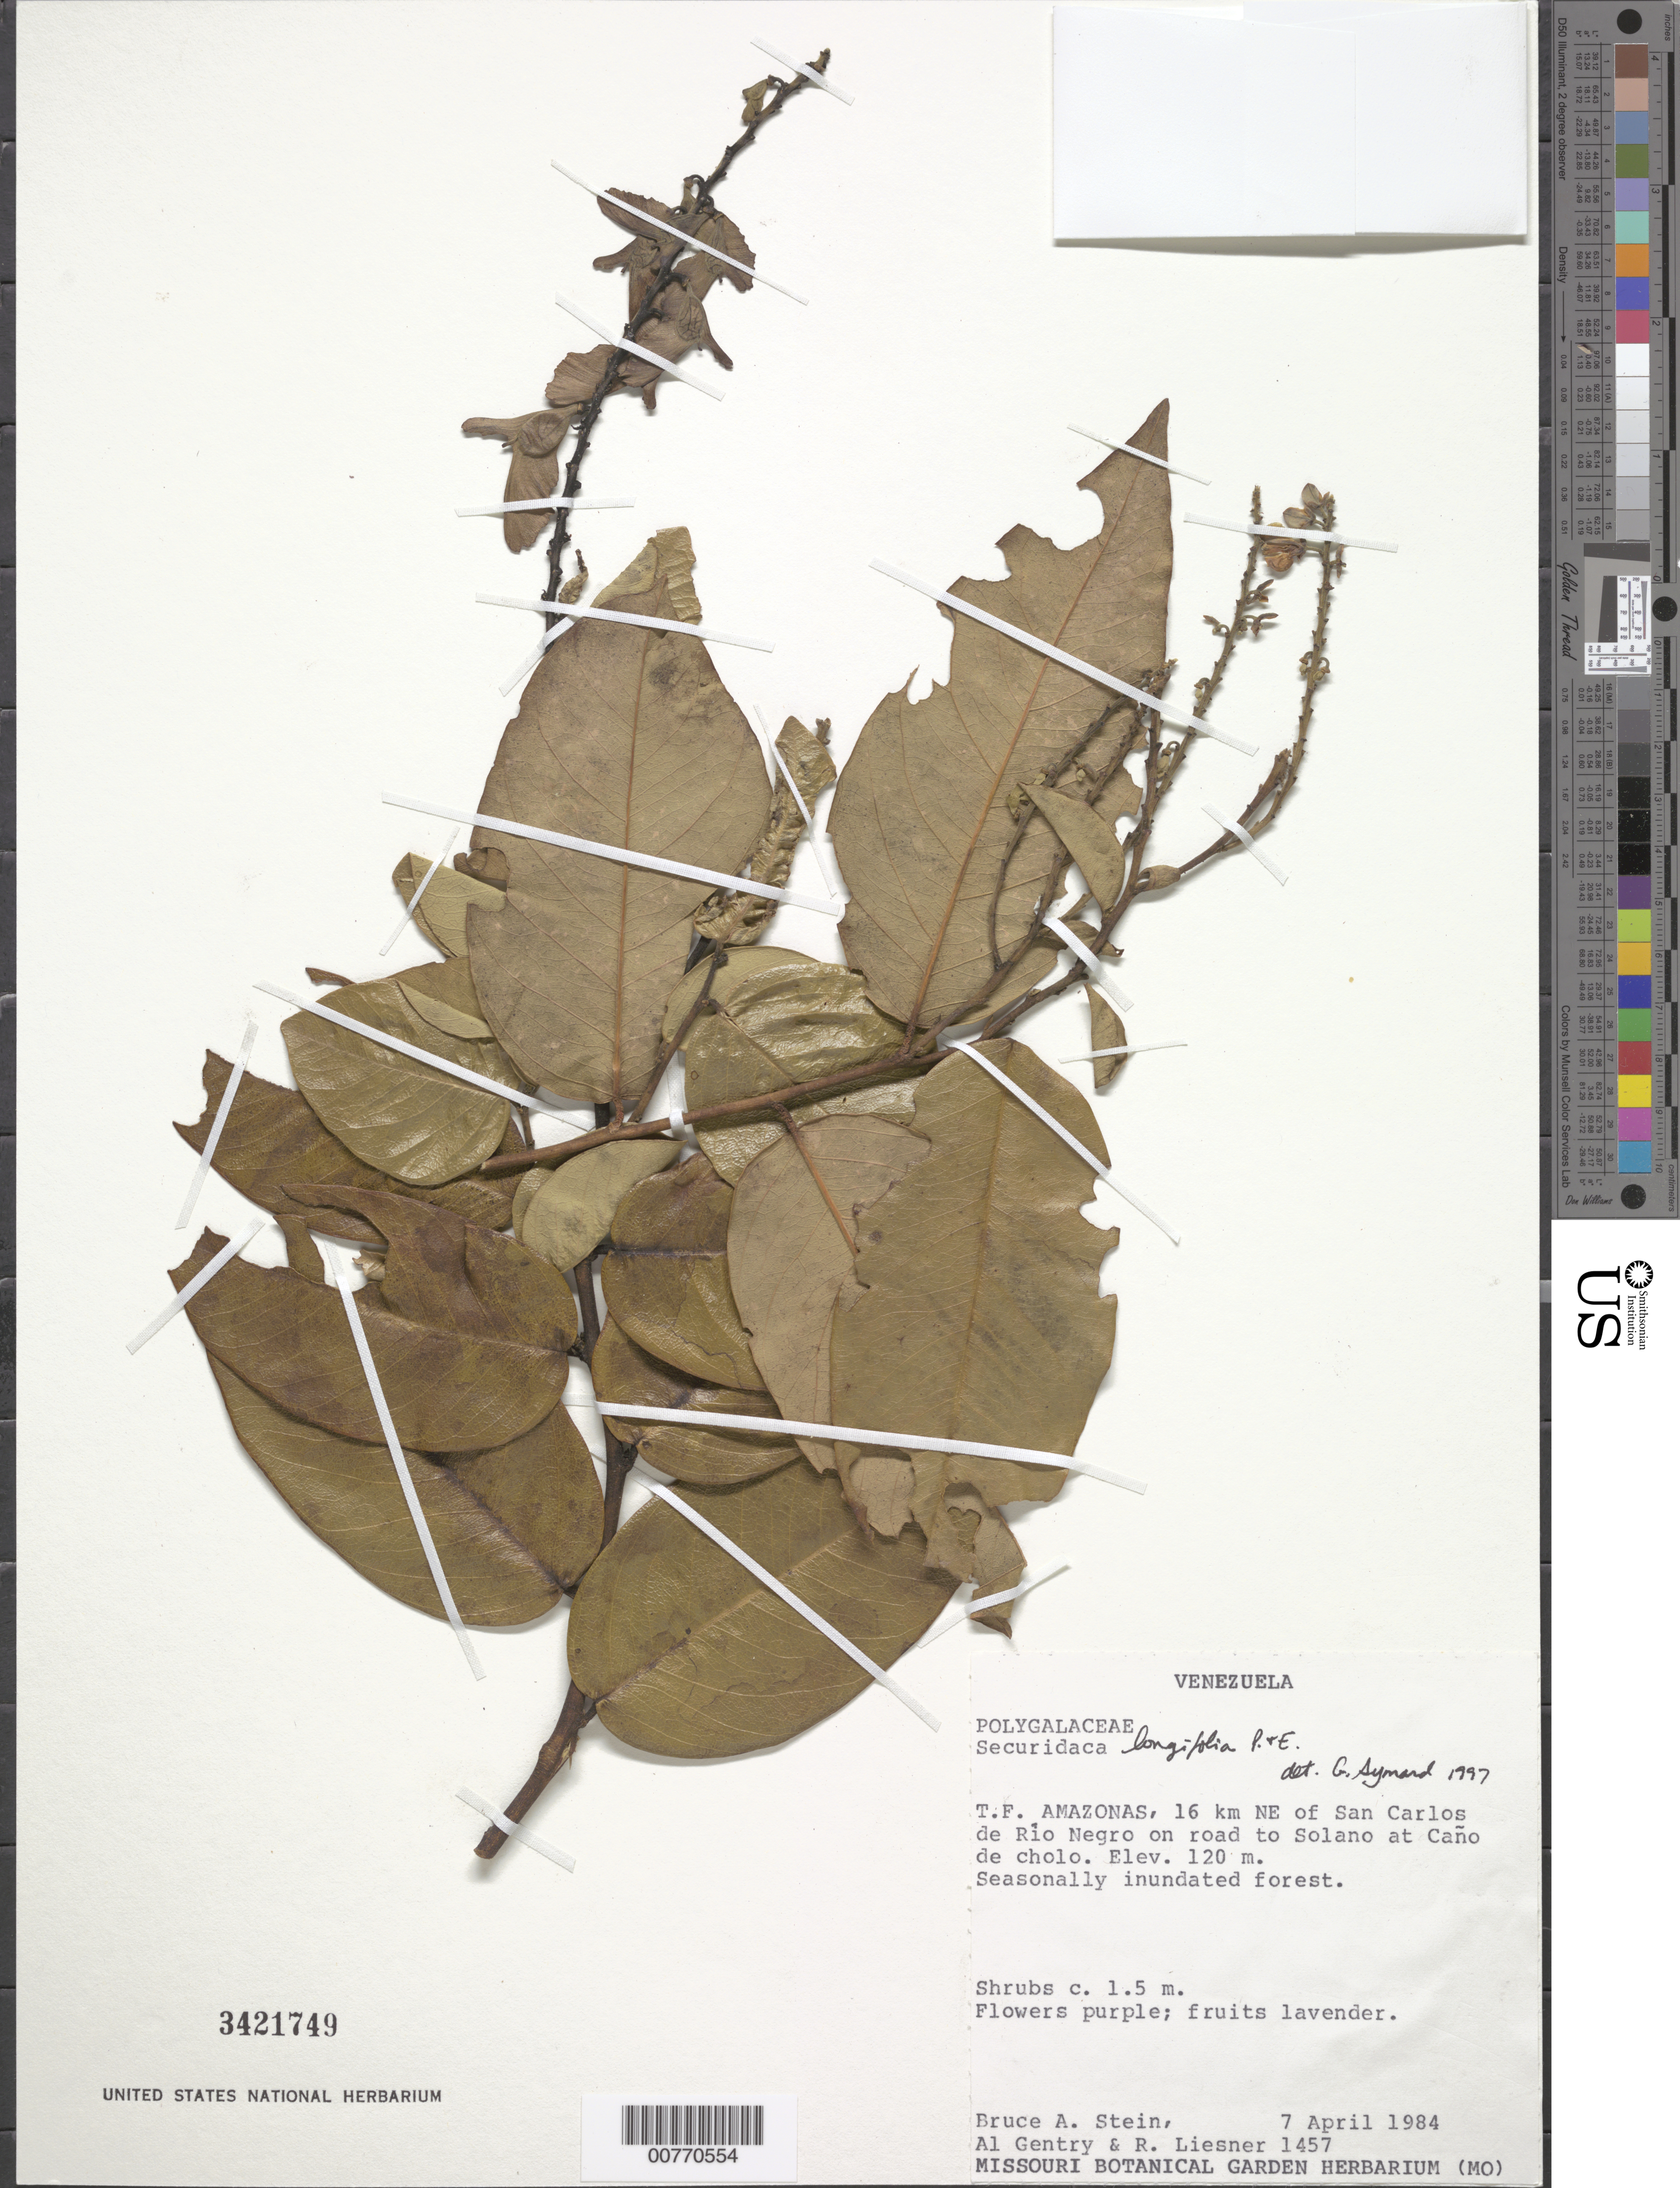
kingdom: Plantae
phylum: Tracheophyta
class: Magnoliopsida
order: Fabales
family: Polygalaceae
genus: Securidaca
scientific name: Securidaca longifolia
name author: Poepp. & Endl.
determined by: Aymard C., G. A., (PORT), Univ. Nac. Exp. de los Llanos Ezequiel Zamora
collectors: B. A. Stein, A. H. Gentry & R. L. Liesner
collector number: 1457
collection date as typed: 7-Apr-84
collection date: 1984-04-07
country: Venezuela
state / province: Amazonas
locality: San Carlos de Río Negro, 16 km NE of on road to Solano at Caño de Cholo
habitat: Seasonally inundated forest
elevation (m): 120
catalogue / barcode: US 3421749